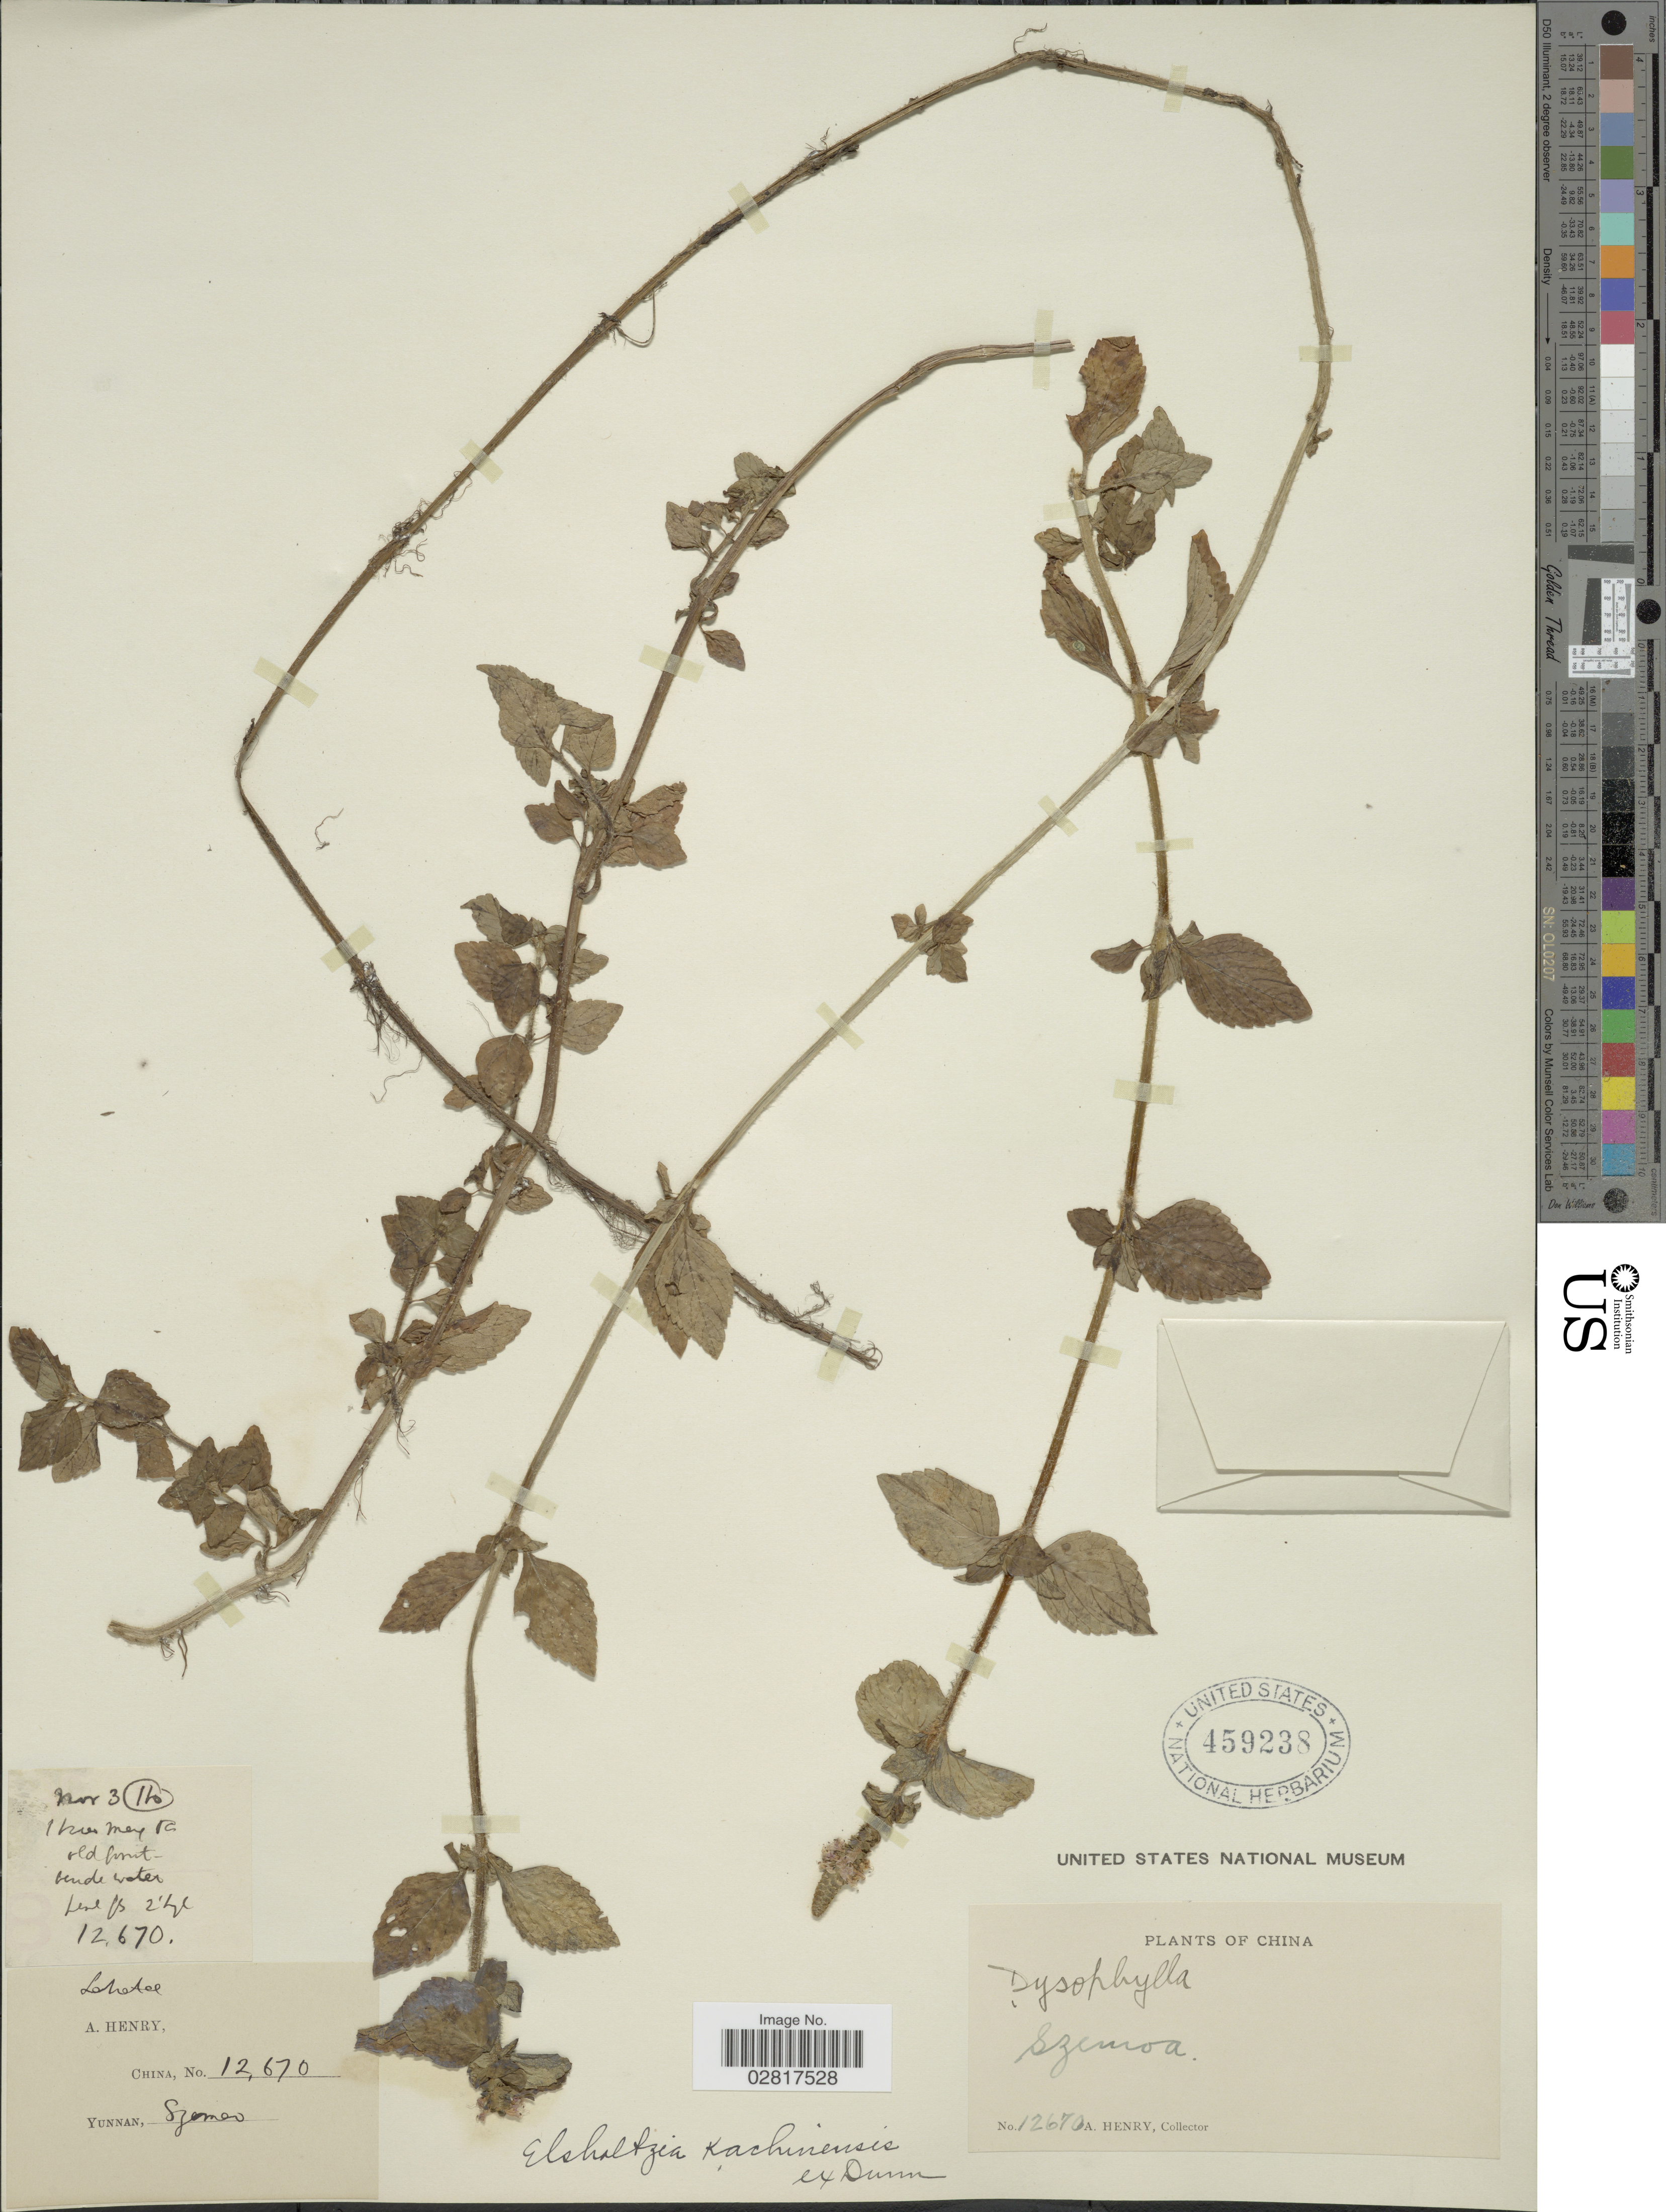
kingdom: Plantae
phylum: Tracheophyta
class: Magnoliopsida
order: Lamiales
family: Lamiaceae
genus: Elsholtzia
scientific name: Elsholtzia kachinensis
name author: Prain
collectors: A. Henry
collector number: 12670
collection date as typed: Transcribed d/m/y: /11/3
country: China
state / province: Yunnan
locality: Szemoa.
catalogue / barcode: US 459238